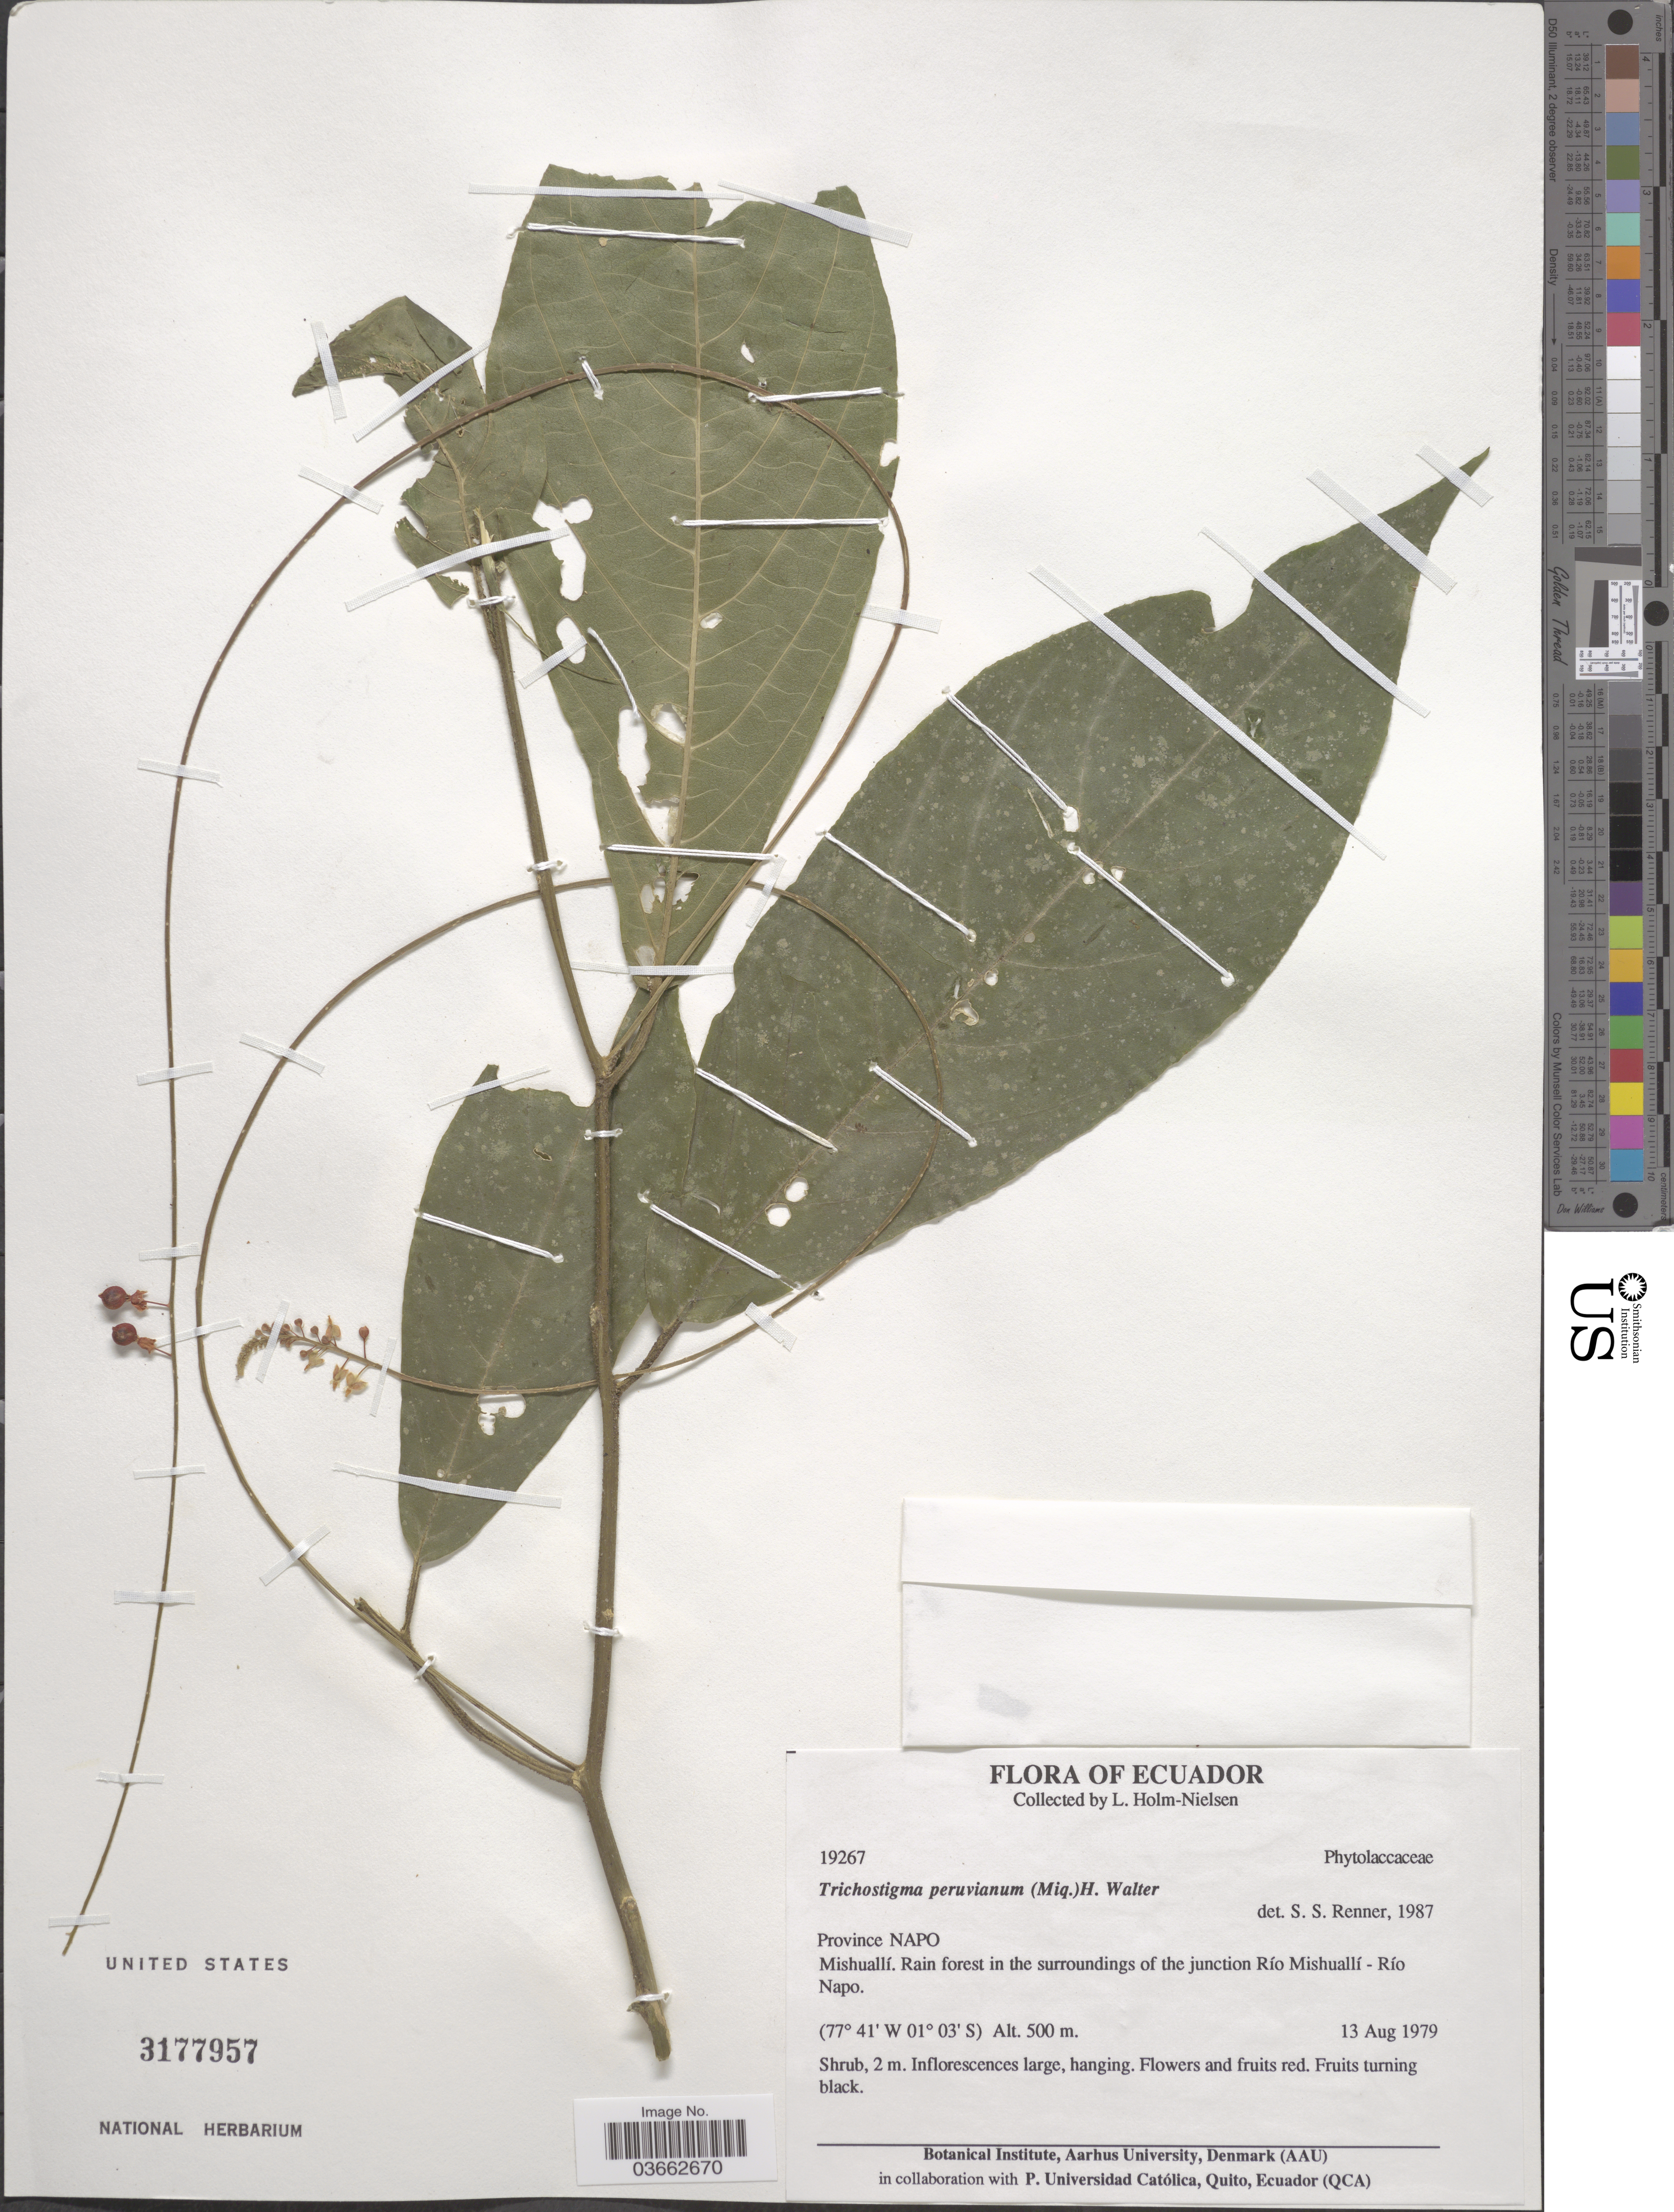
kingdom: Plantae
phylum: Tracheophyta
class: Magnoliopsida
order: Caryophyllales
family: Phytolaccaceae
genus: Trichostigma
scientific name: Trichostigma peruvianum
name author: (Moq.) H. Walter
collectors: L. Holm-Nielsen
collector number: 19267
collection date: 1979-08-13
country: Ecuador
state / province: Napo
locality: Mashuallí. Rain forest in the surrounding of the junction Río Mishuallí - Río Napo.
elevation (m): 500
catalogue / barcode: US 3177957